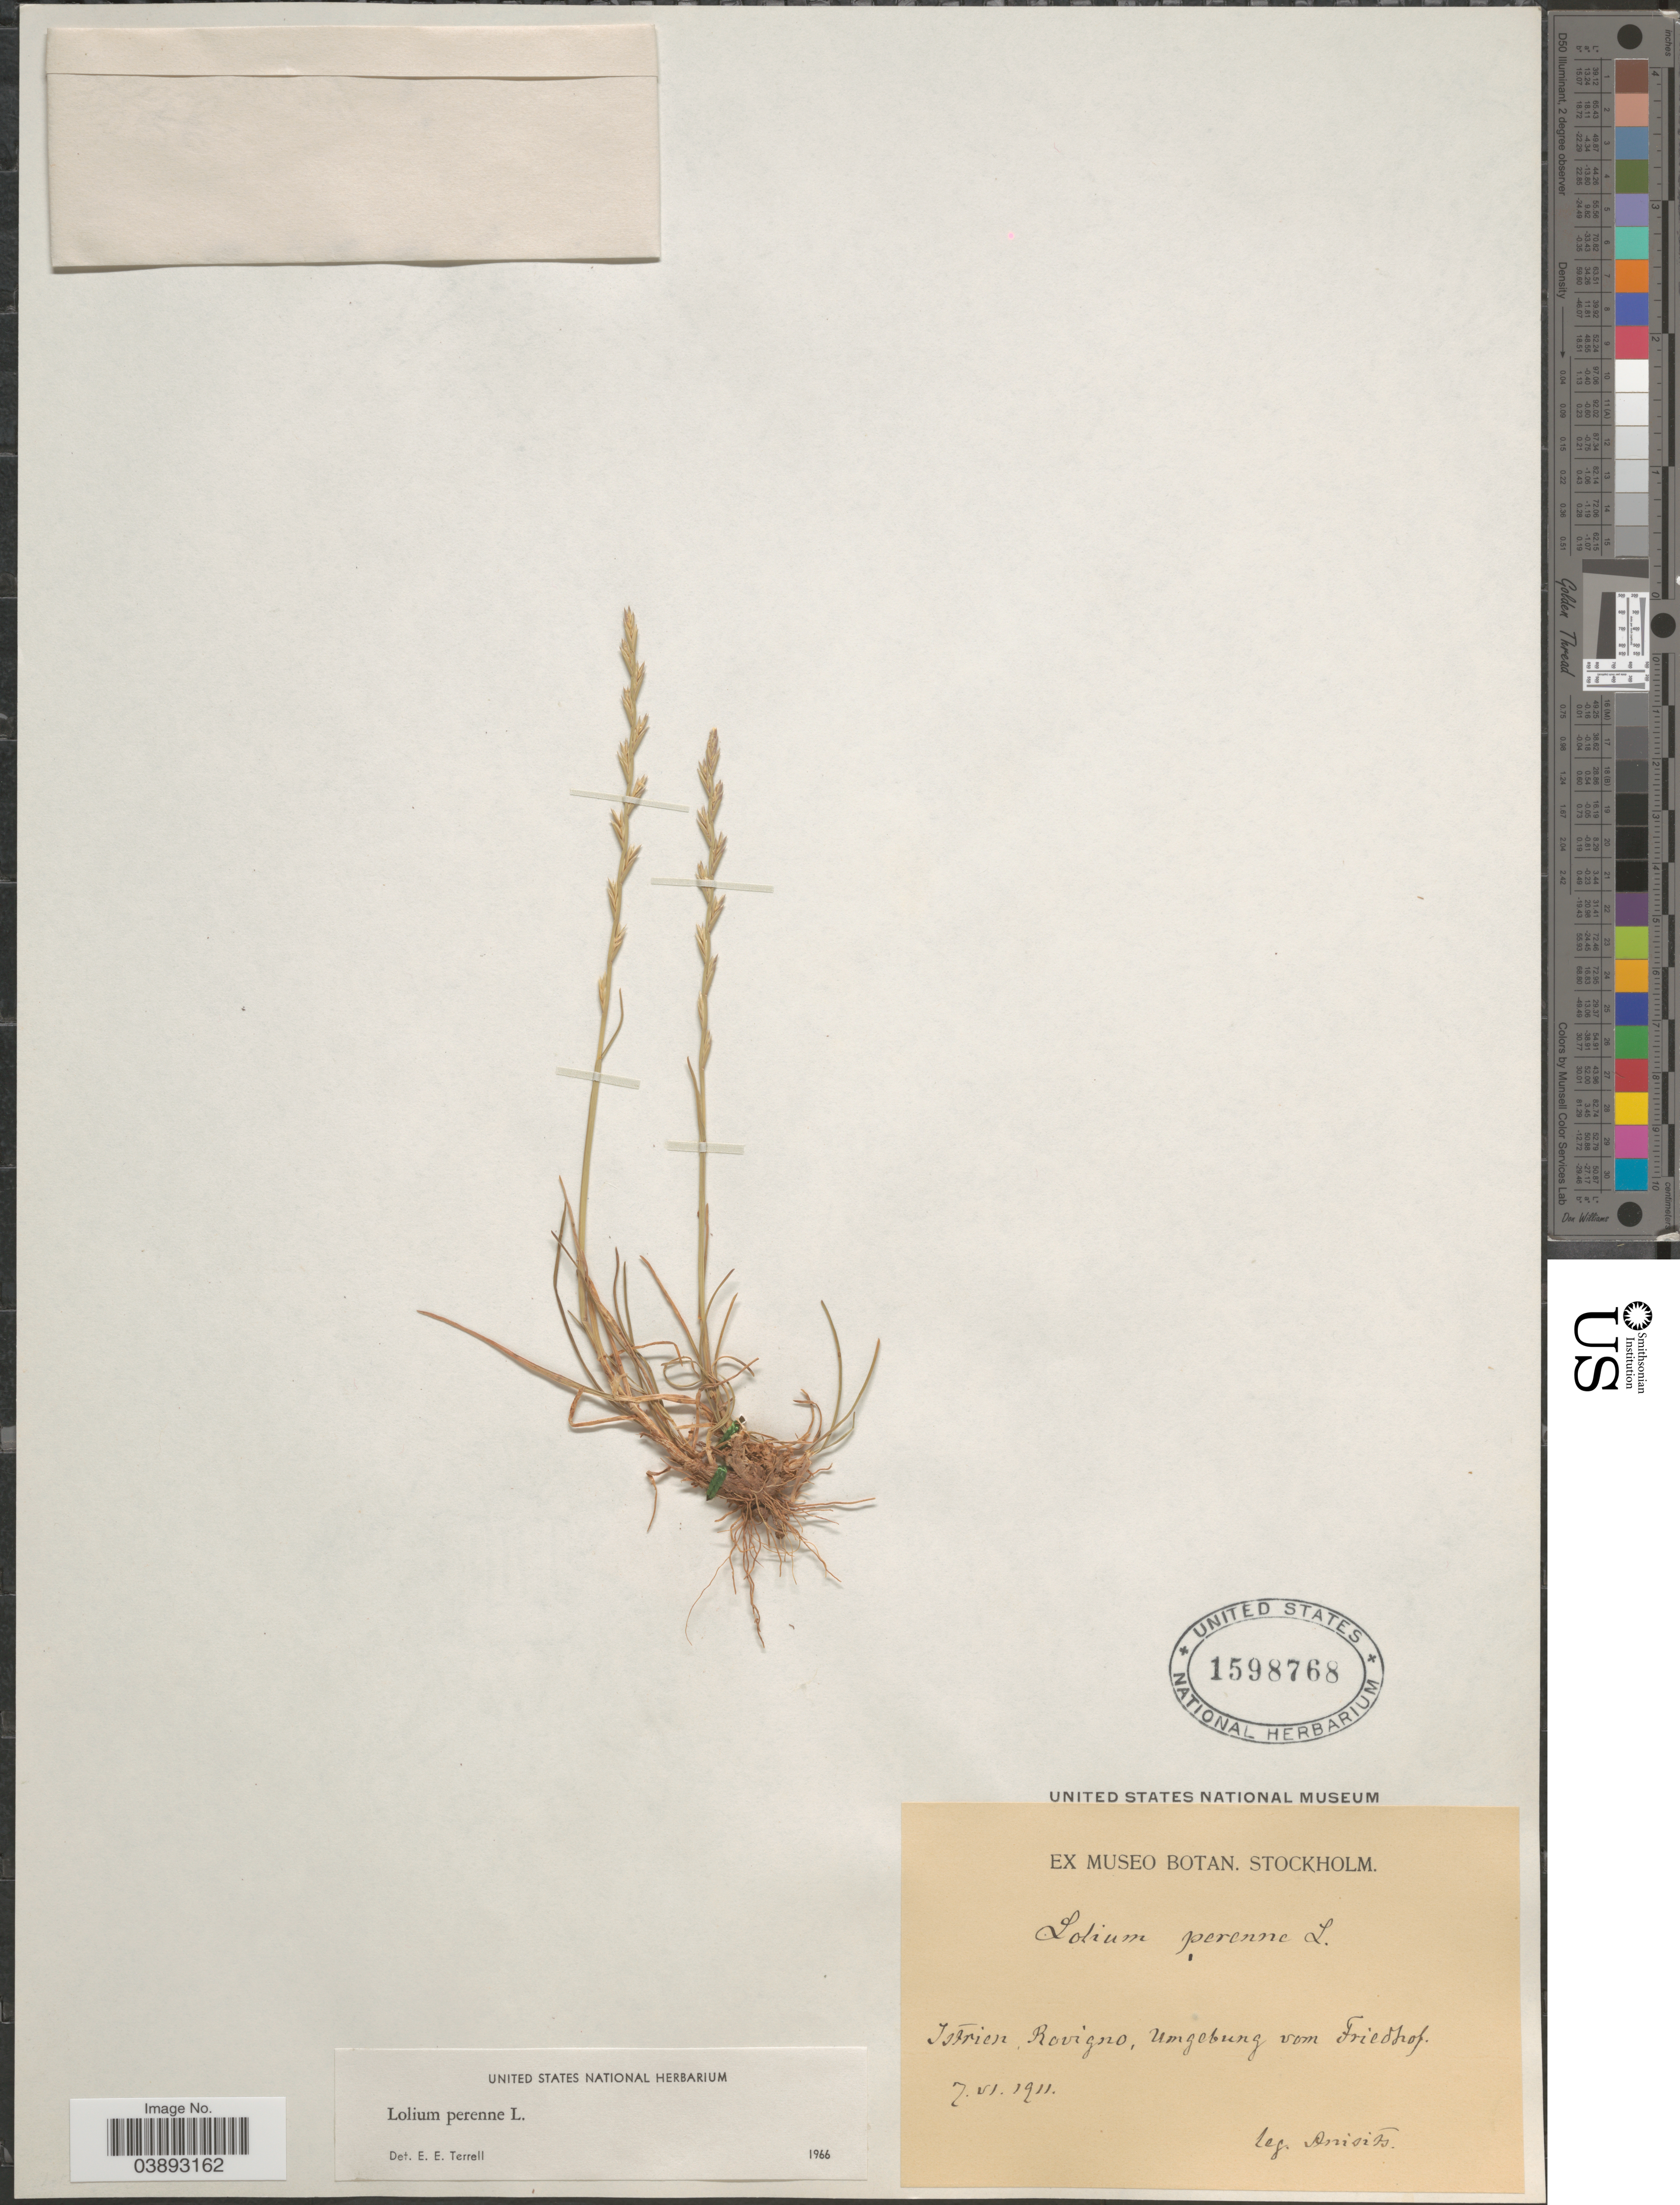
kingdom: Plantae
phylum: Tracheophyta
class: Liliopsida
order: Poales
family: Poaceae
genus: Lolium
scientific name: Lolium perenne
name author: L.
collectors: Anisits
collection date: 1911-06-07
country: Croatia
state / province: Istria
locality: Istrien. Rovigno, Umgebung vom Friedhof.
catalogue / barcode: US 1598768